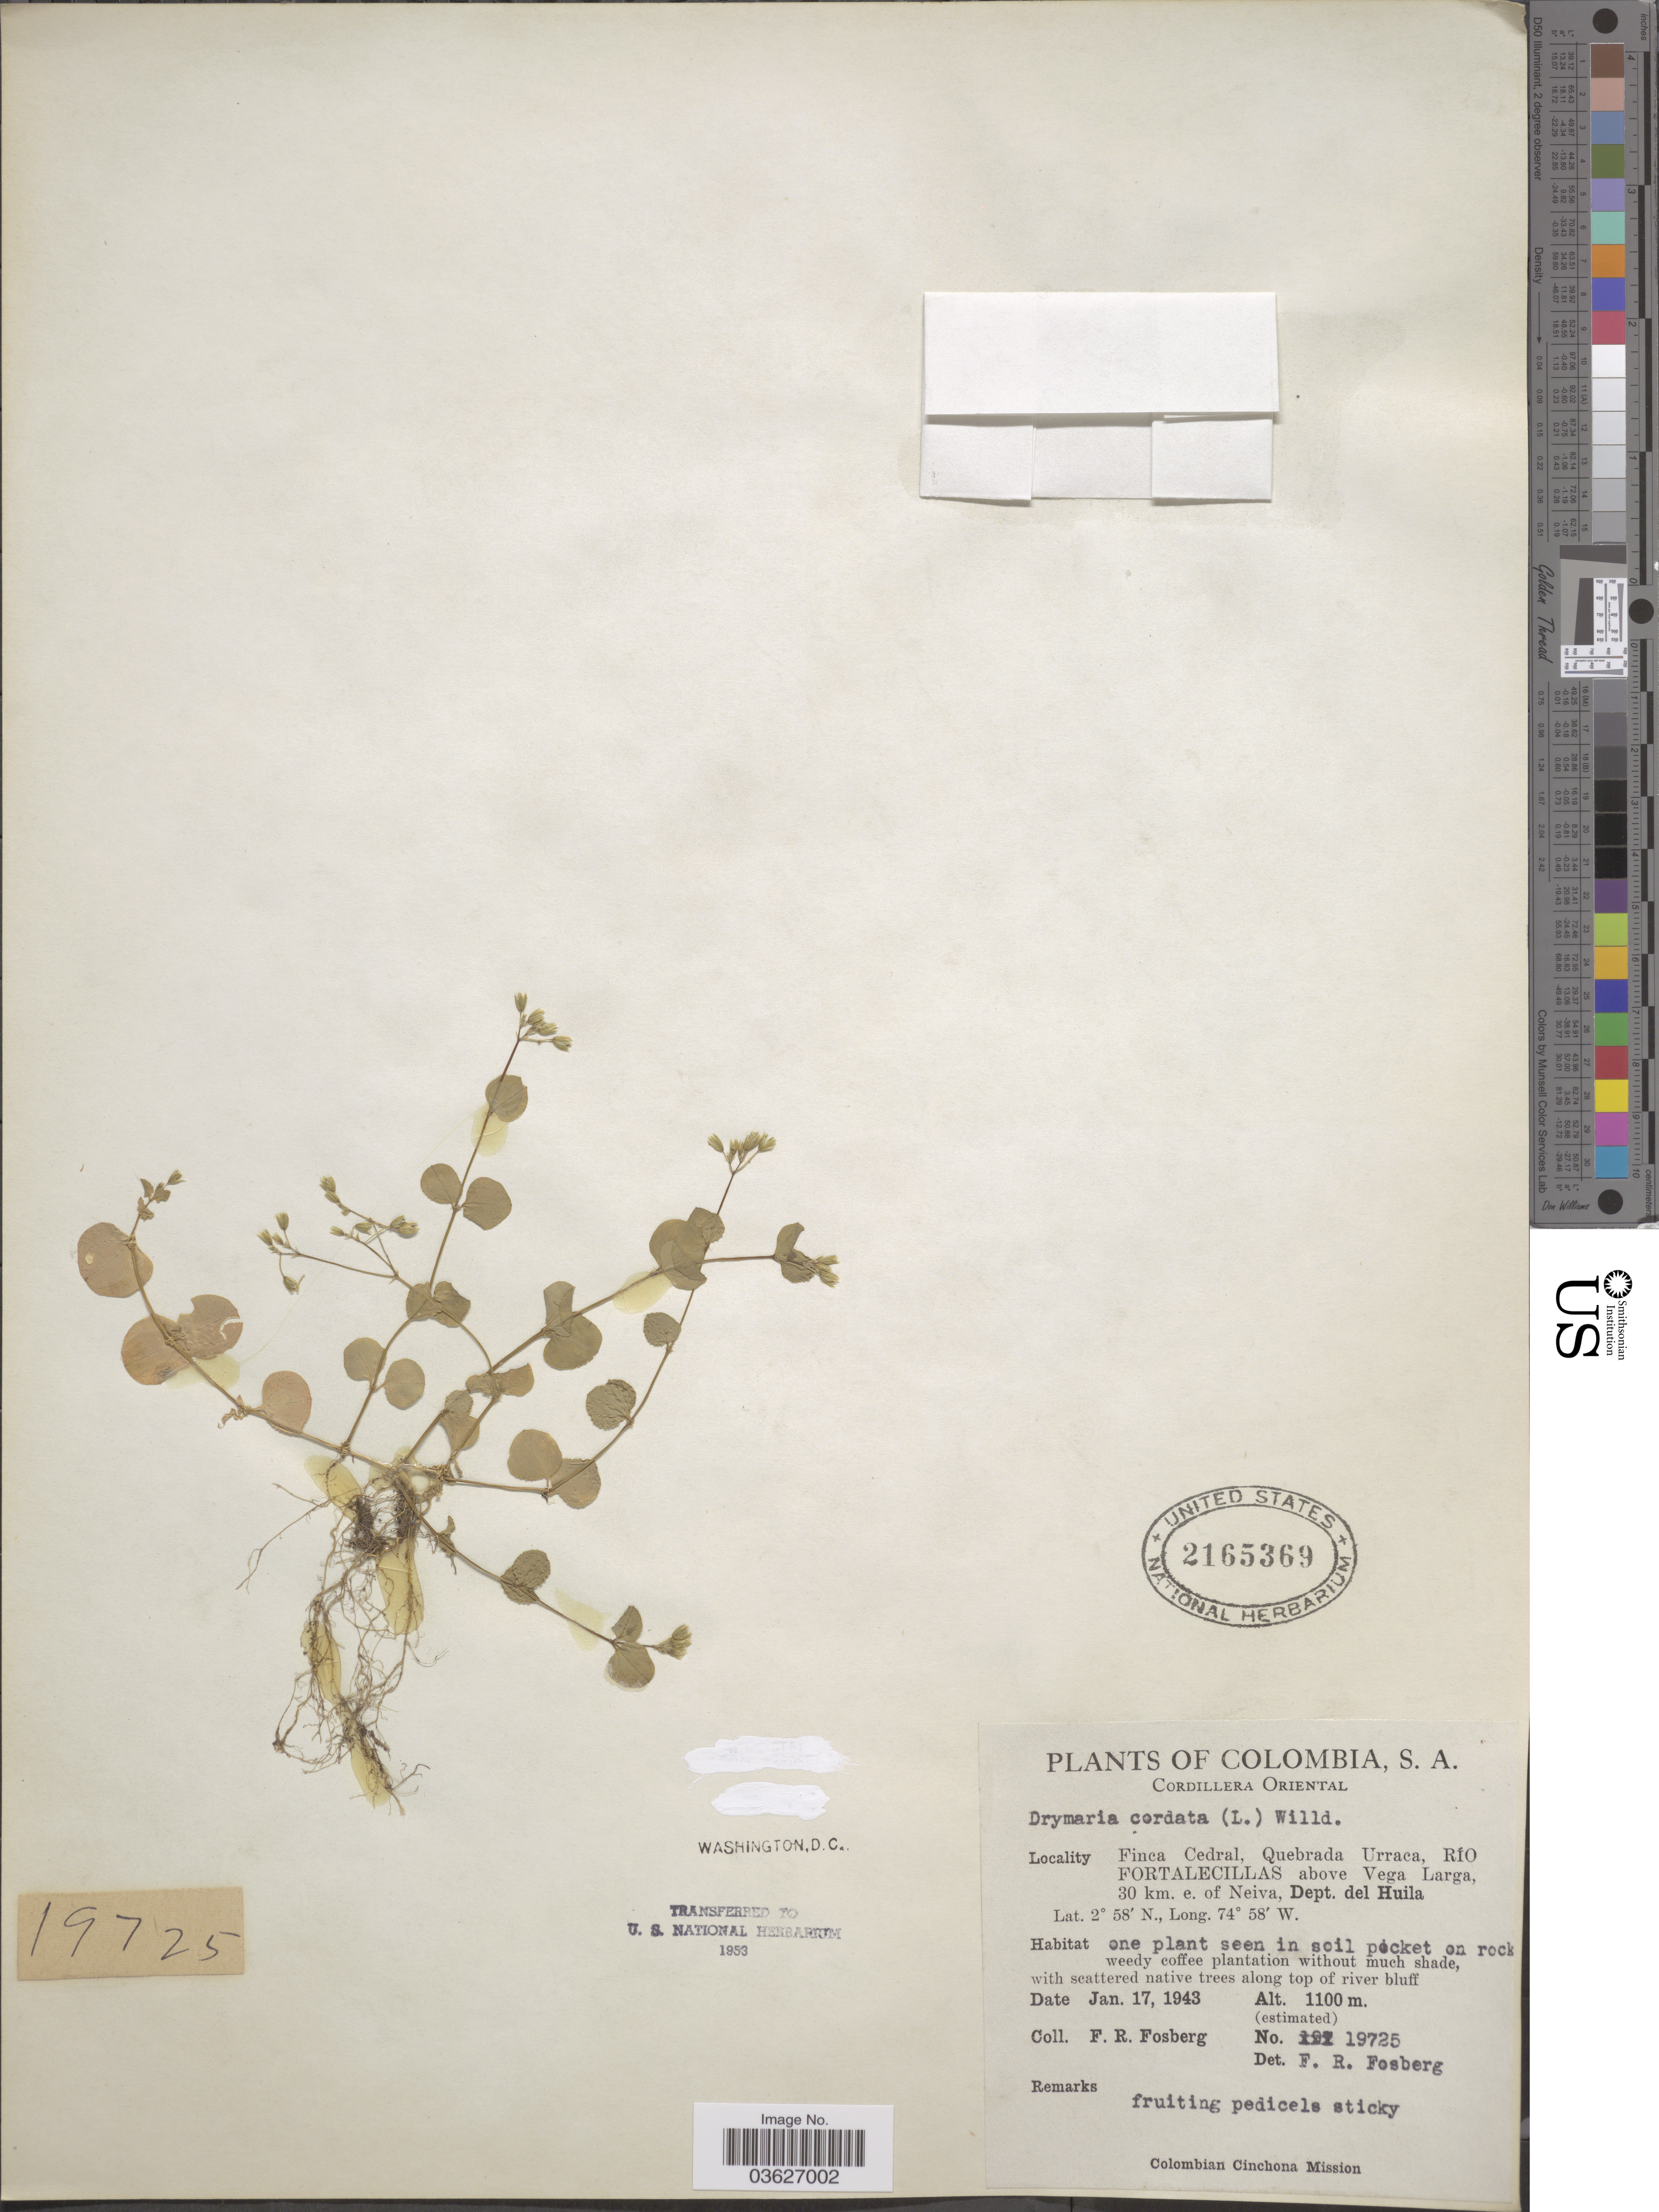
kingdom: Plantae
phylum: Tracheophyta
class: Magnoliopsida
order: Caryophyllales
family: Caryophyllaceae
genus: Drymaria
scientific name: Drymaria cordata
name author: (L.) Willd. ex Schult.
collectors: F. R. Fosberg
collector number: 19725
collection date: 1943-01-17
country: Colombia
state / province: Huila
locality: Cordillera Oriental. Finca Cedral, Quebrada Urraca, Río Fortalecillas above Vega Larga, 30 km. e. of Neiva, Dept. del Huila.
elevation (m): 1100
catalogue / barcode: US 2165369